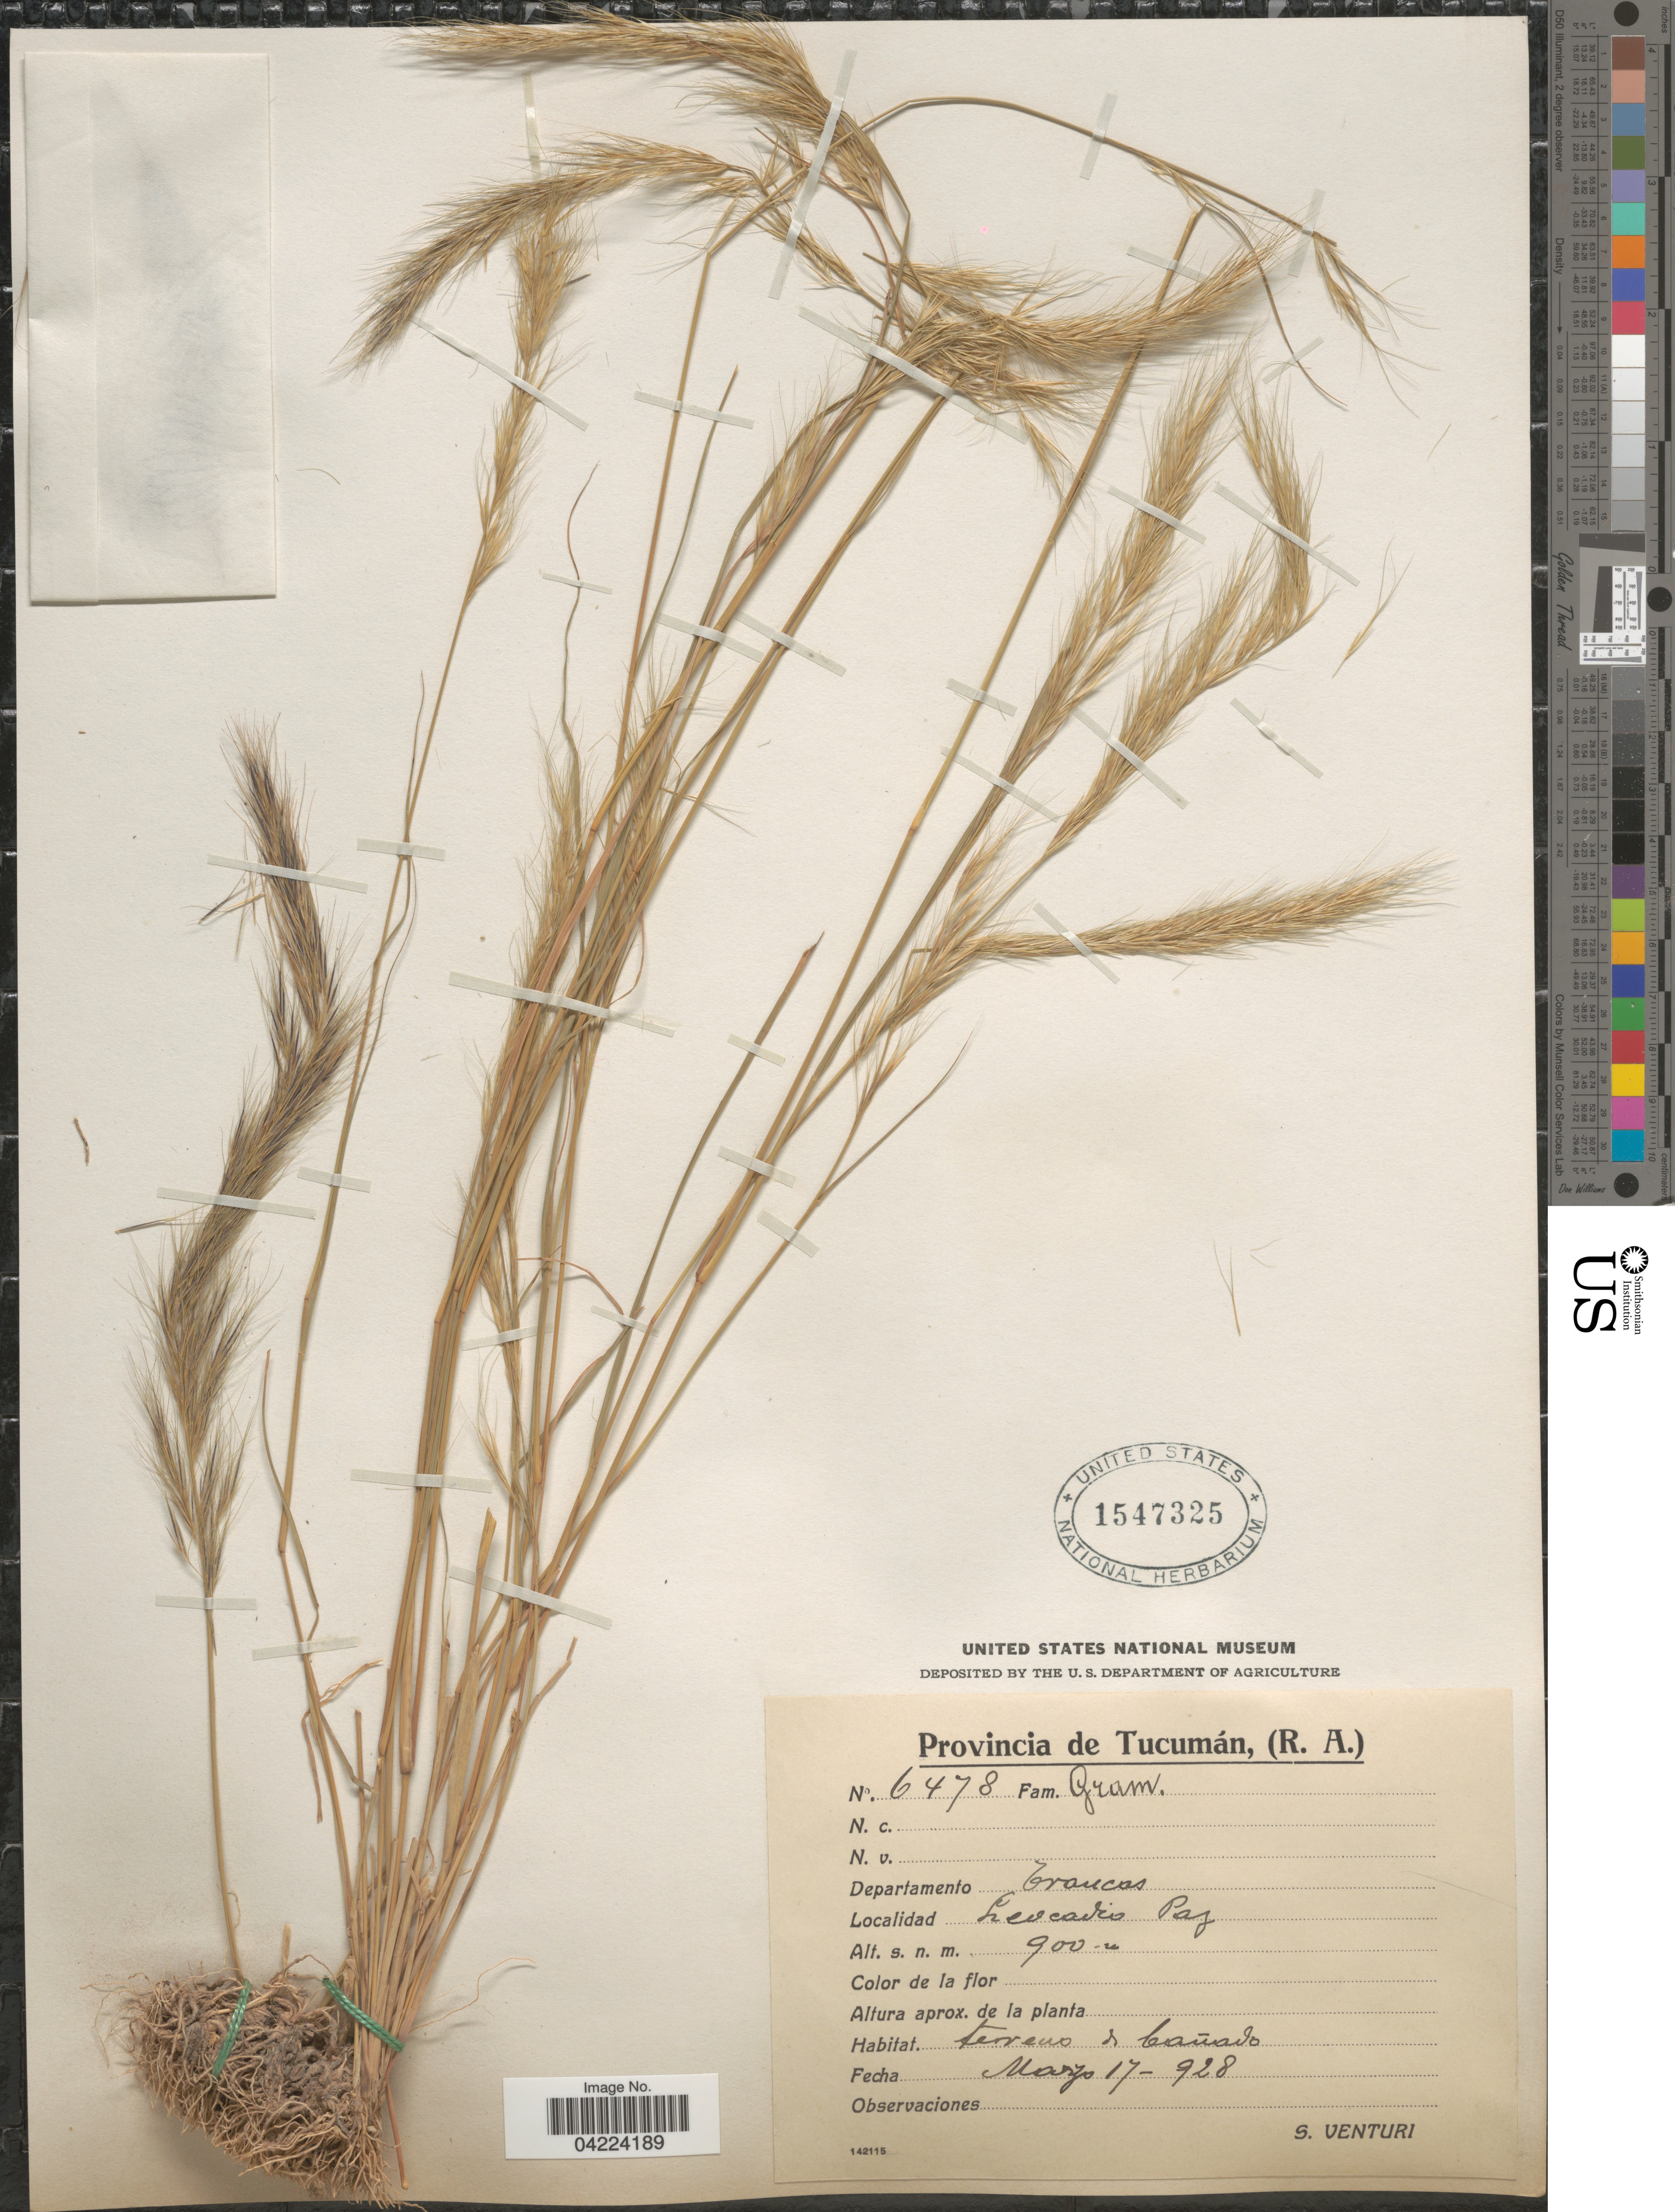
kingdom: Plantae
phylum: Tracheophyta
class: Liliopsida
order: Poales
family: Poaceae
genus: Aristida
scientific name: Aristida adscensionis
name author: L.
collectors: S. Venturi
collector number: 6478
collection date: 1928-03-17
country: Argentina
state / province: Tucuman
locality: Departamento Trancas. Leocadio Paz.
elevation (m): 900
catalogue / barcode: US 1547325